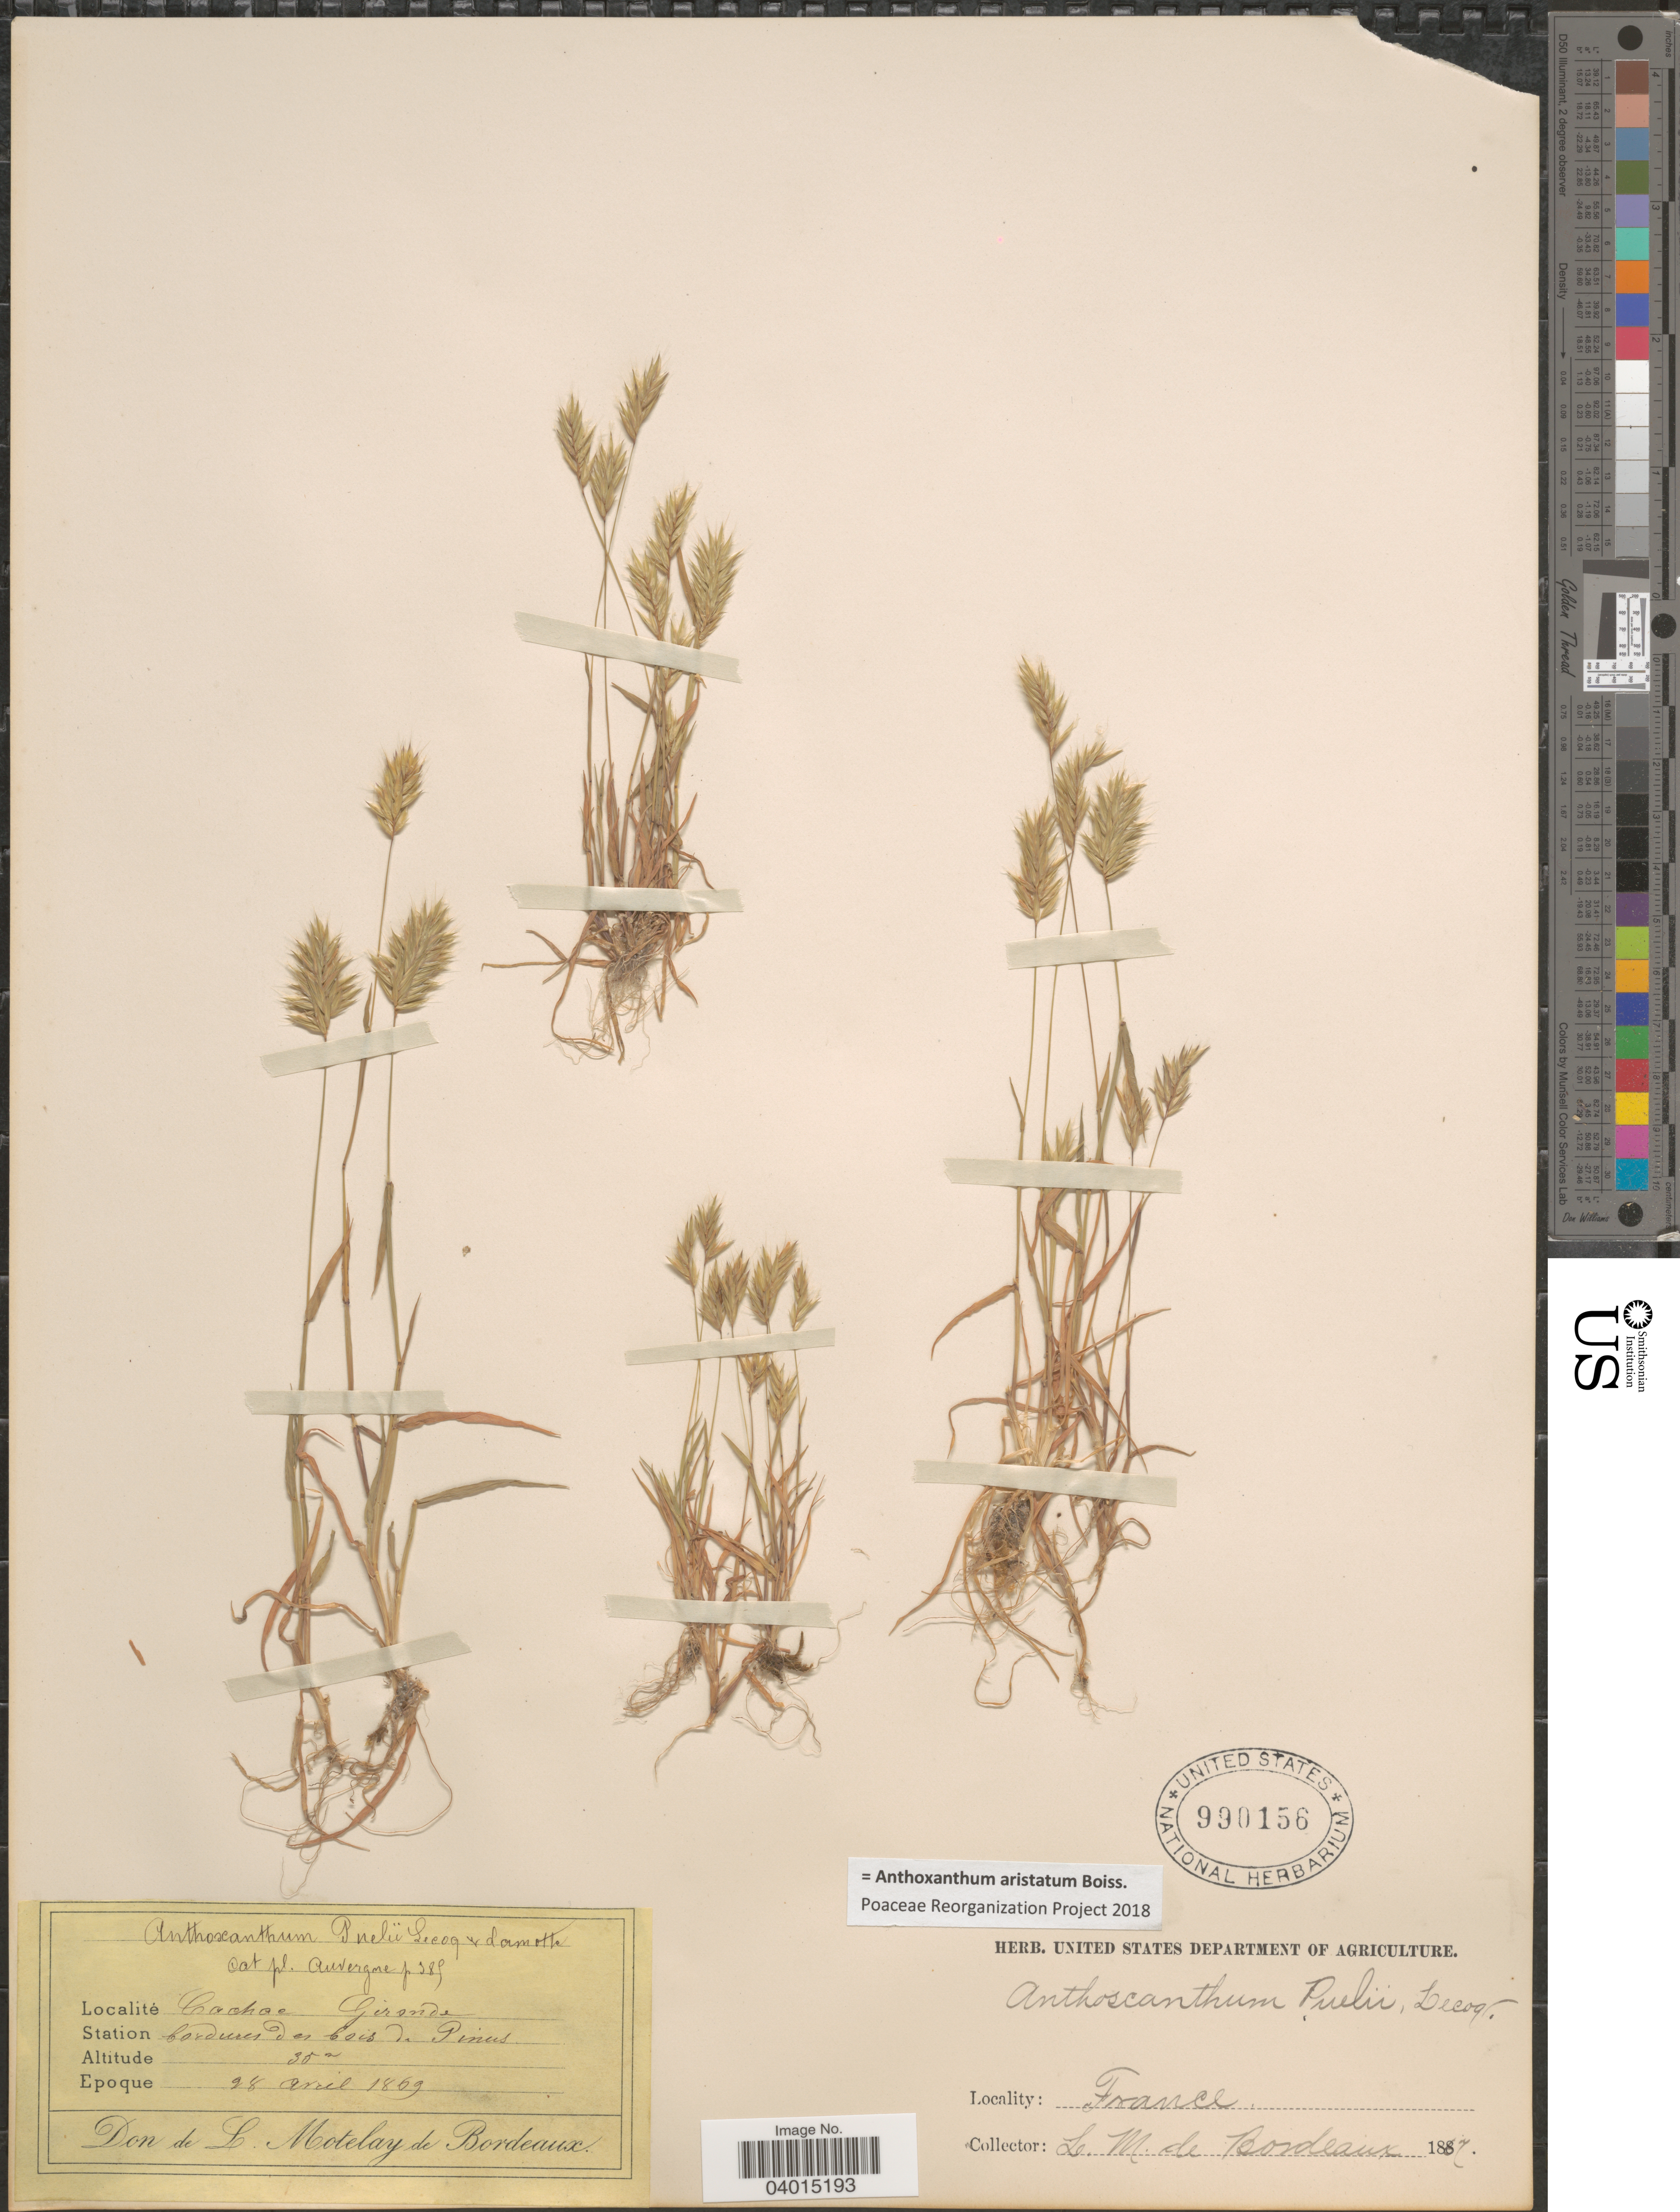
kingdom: Plantae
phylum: Tracheophyta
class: Liliopsida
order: Poales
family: Poaceae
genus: Anthoxanthum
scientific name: Anthoxanthum aristatum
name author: Boiss.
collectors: L. De Bordeaux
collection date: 1869-04-28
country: France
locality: Cachac Gironde. Station bordures des bois de Pinus.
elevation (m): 35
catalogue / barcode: US 990156